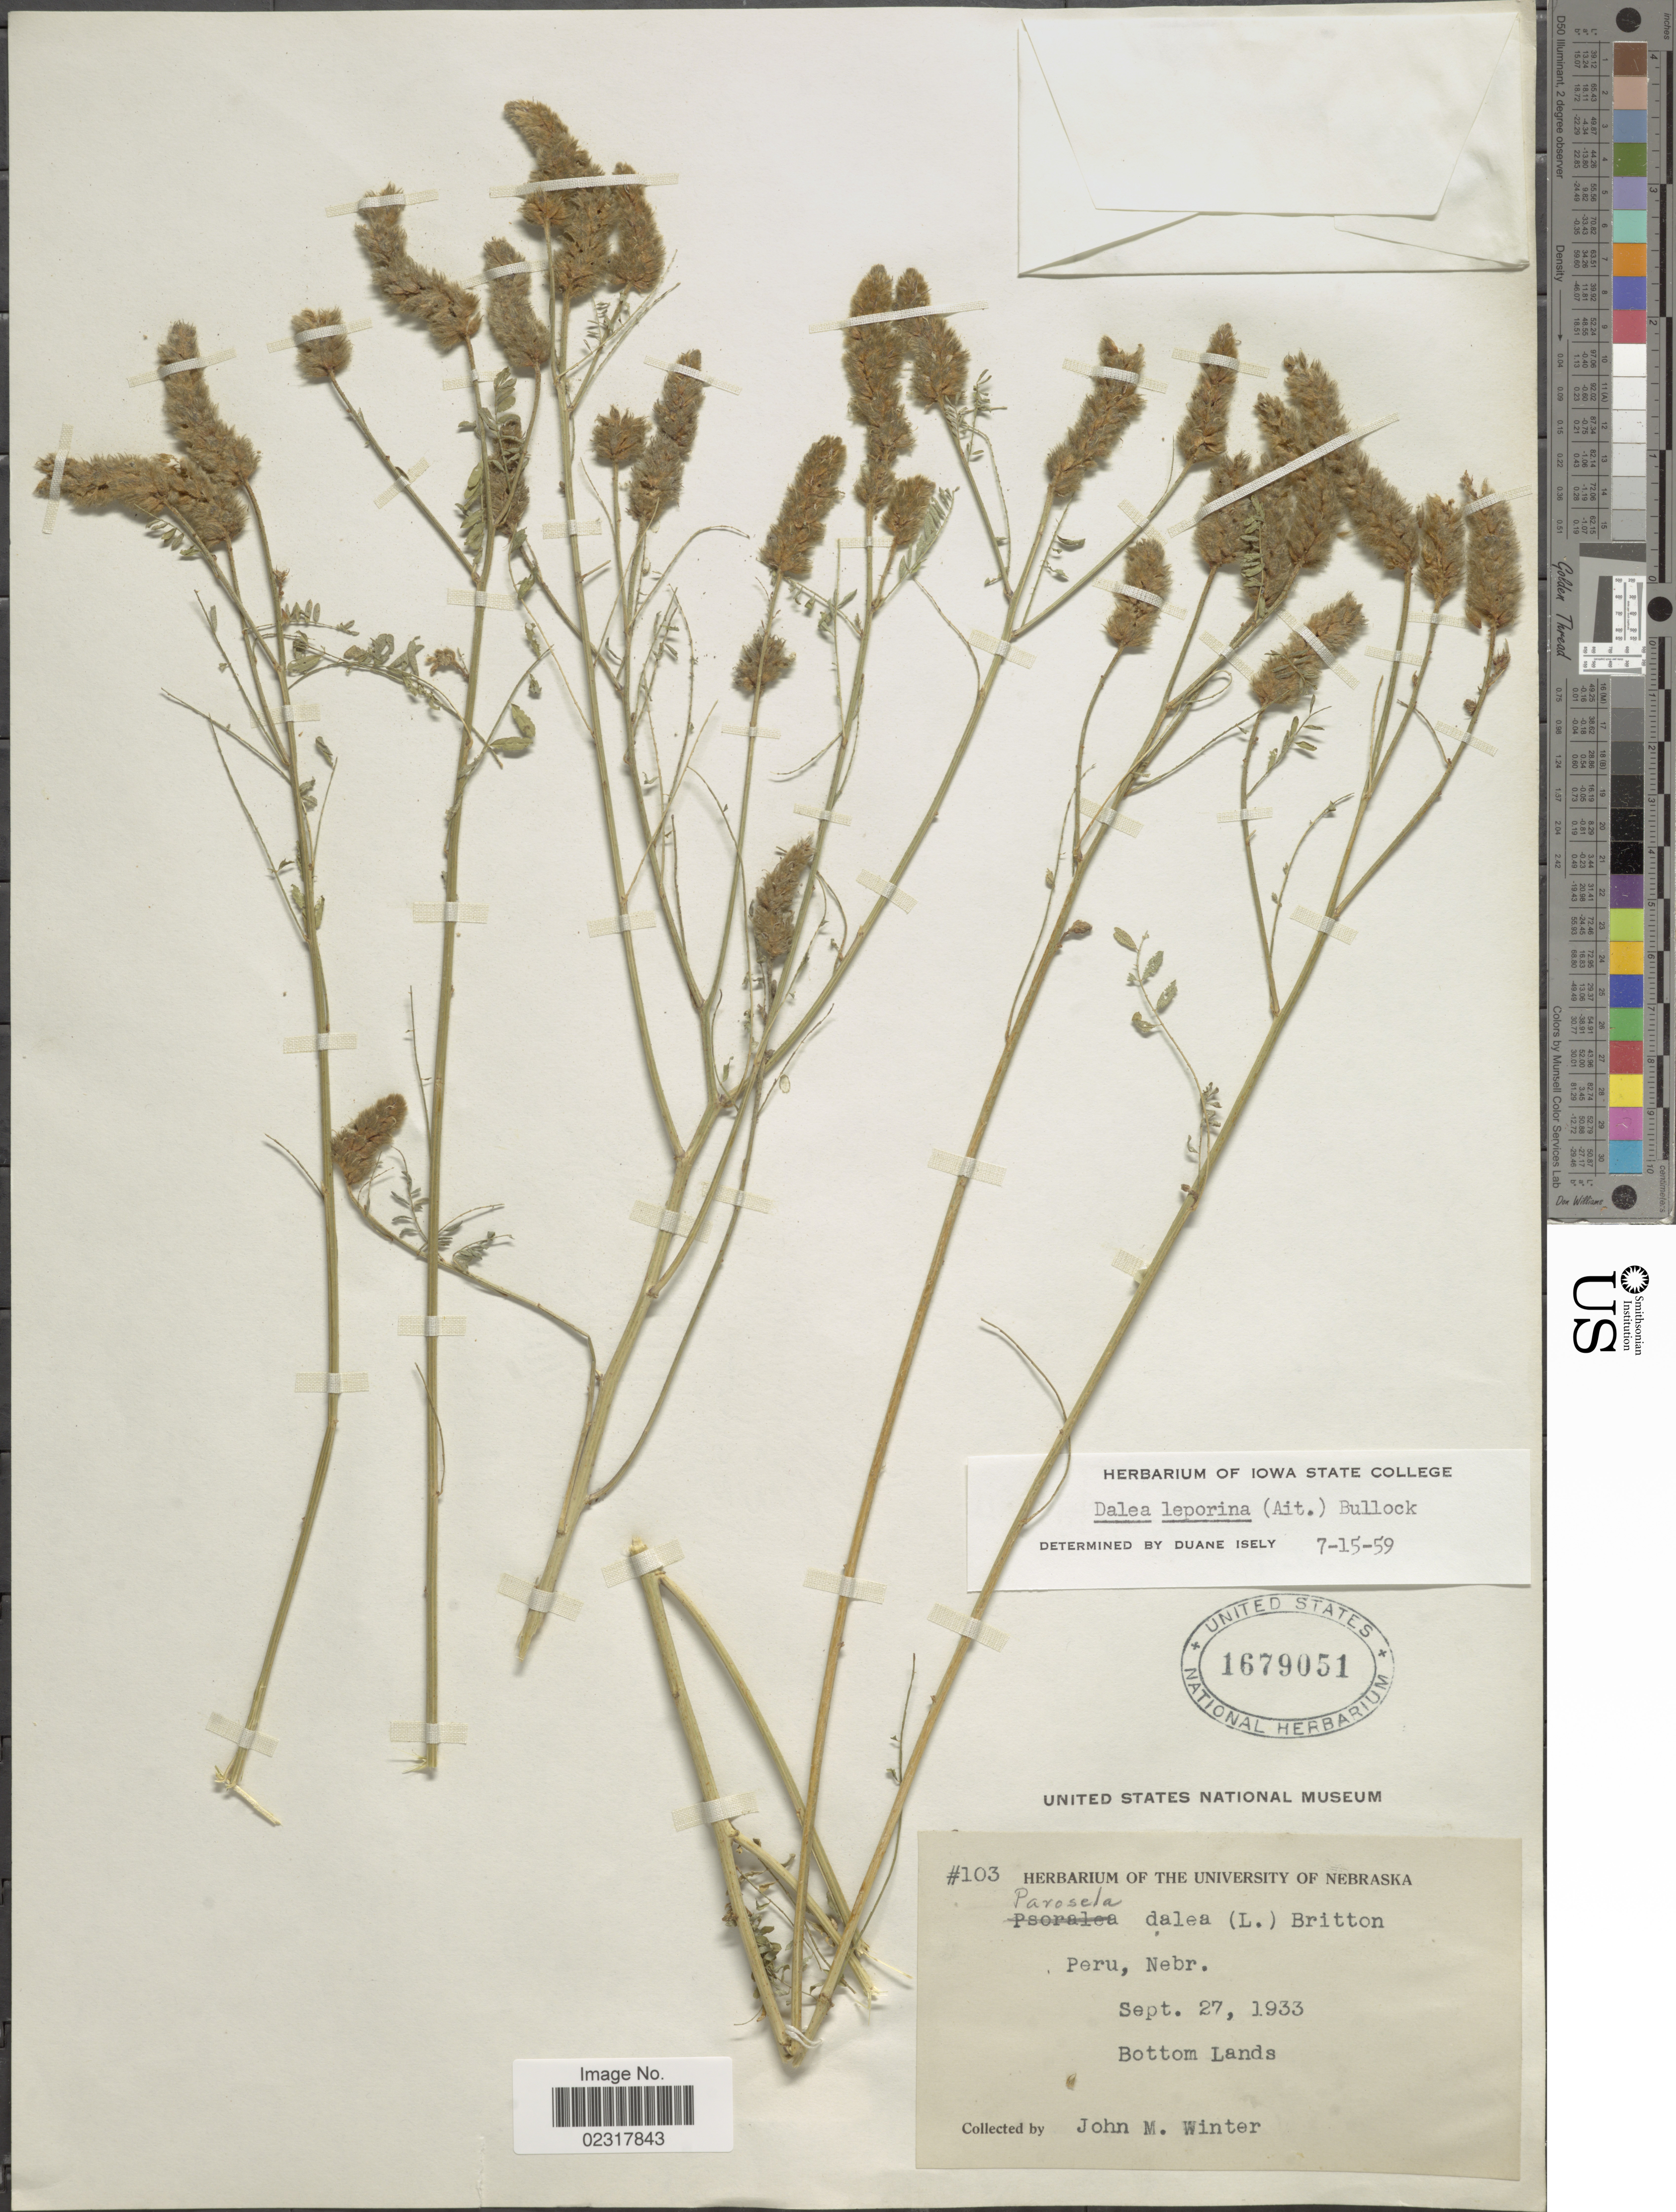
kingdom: Plantae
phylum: Tracheophyta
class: Magnoliopsida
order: Fabales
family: Fabaceae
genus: Dalea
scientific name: Dalea leporina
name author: (Aiton) Bullock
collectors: J. M. Winter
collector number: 103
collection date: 1933-09-27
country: United States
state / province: Nebraska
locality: Peru, Nebr. Bottom Lands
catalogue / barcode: US 1679051